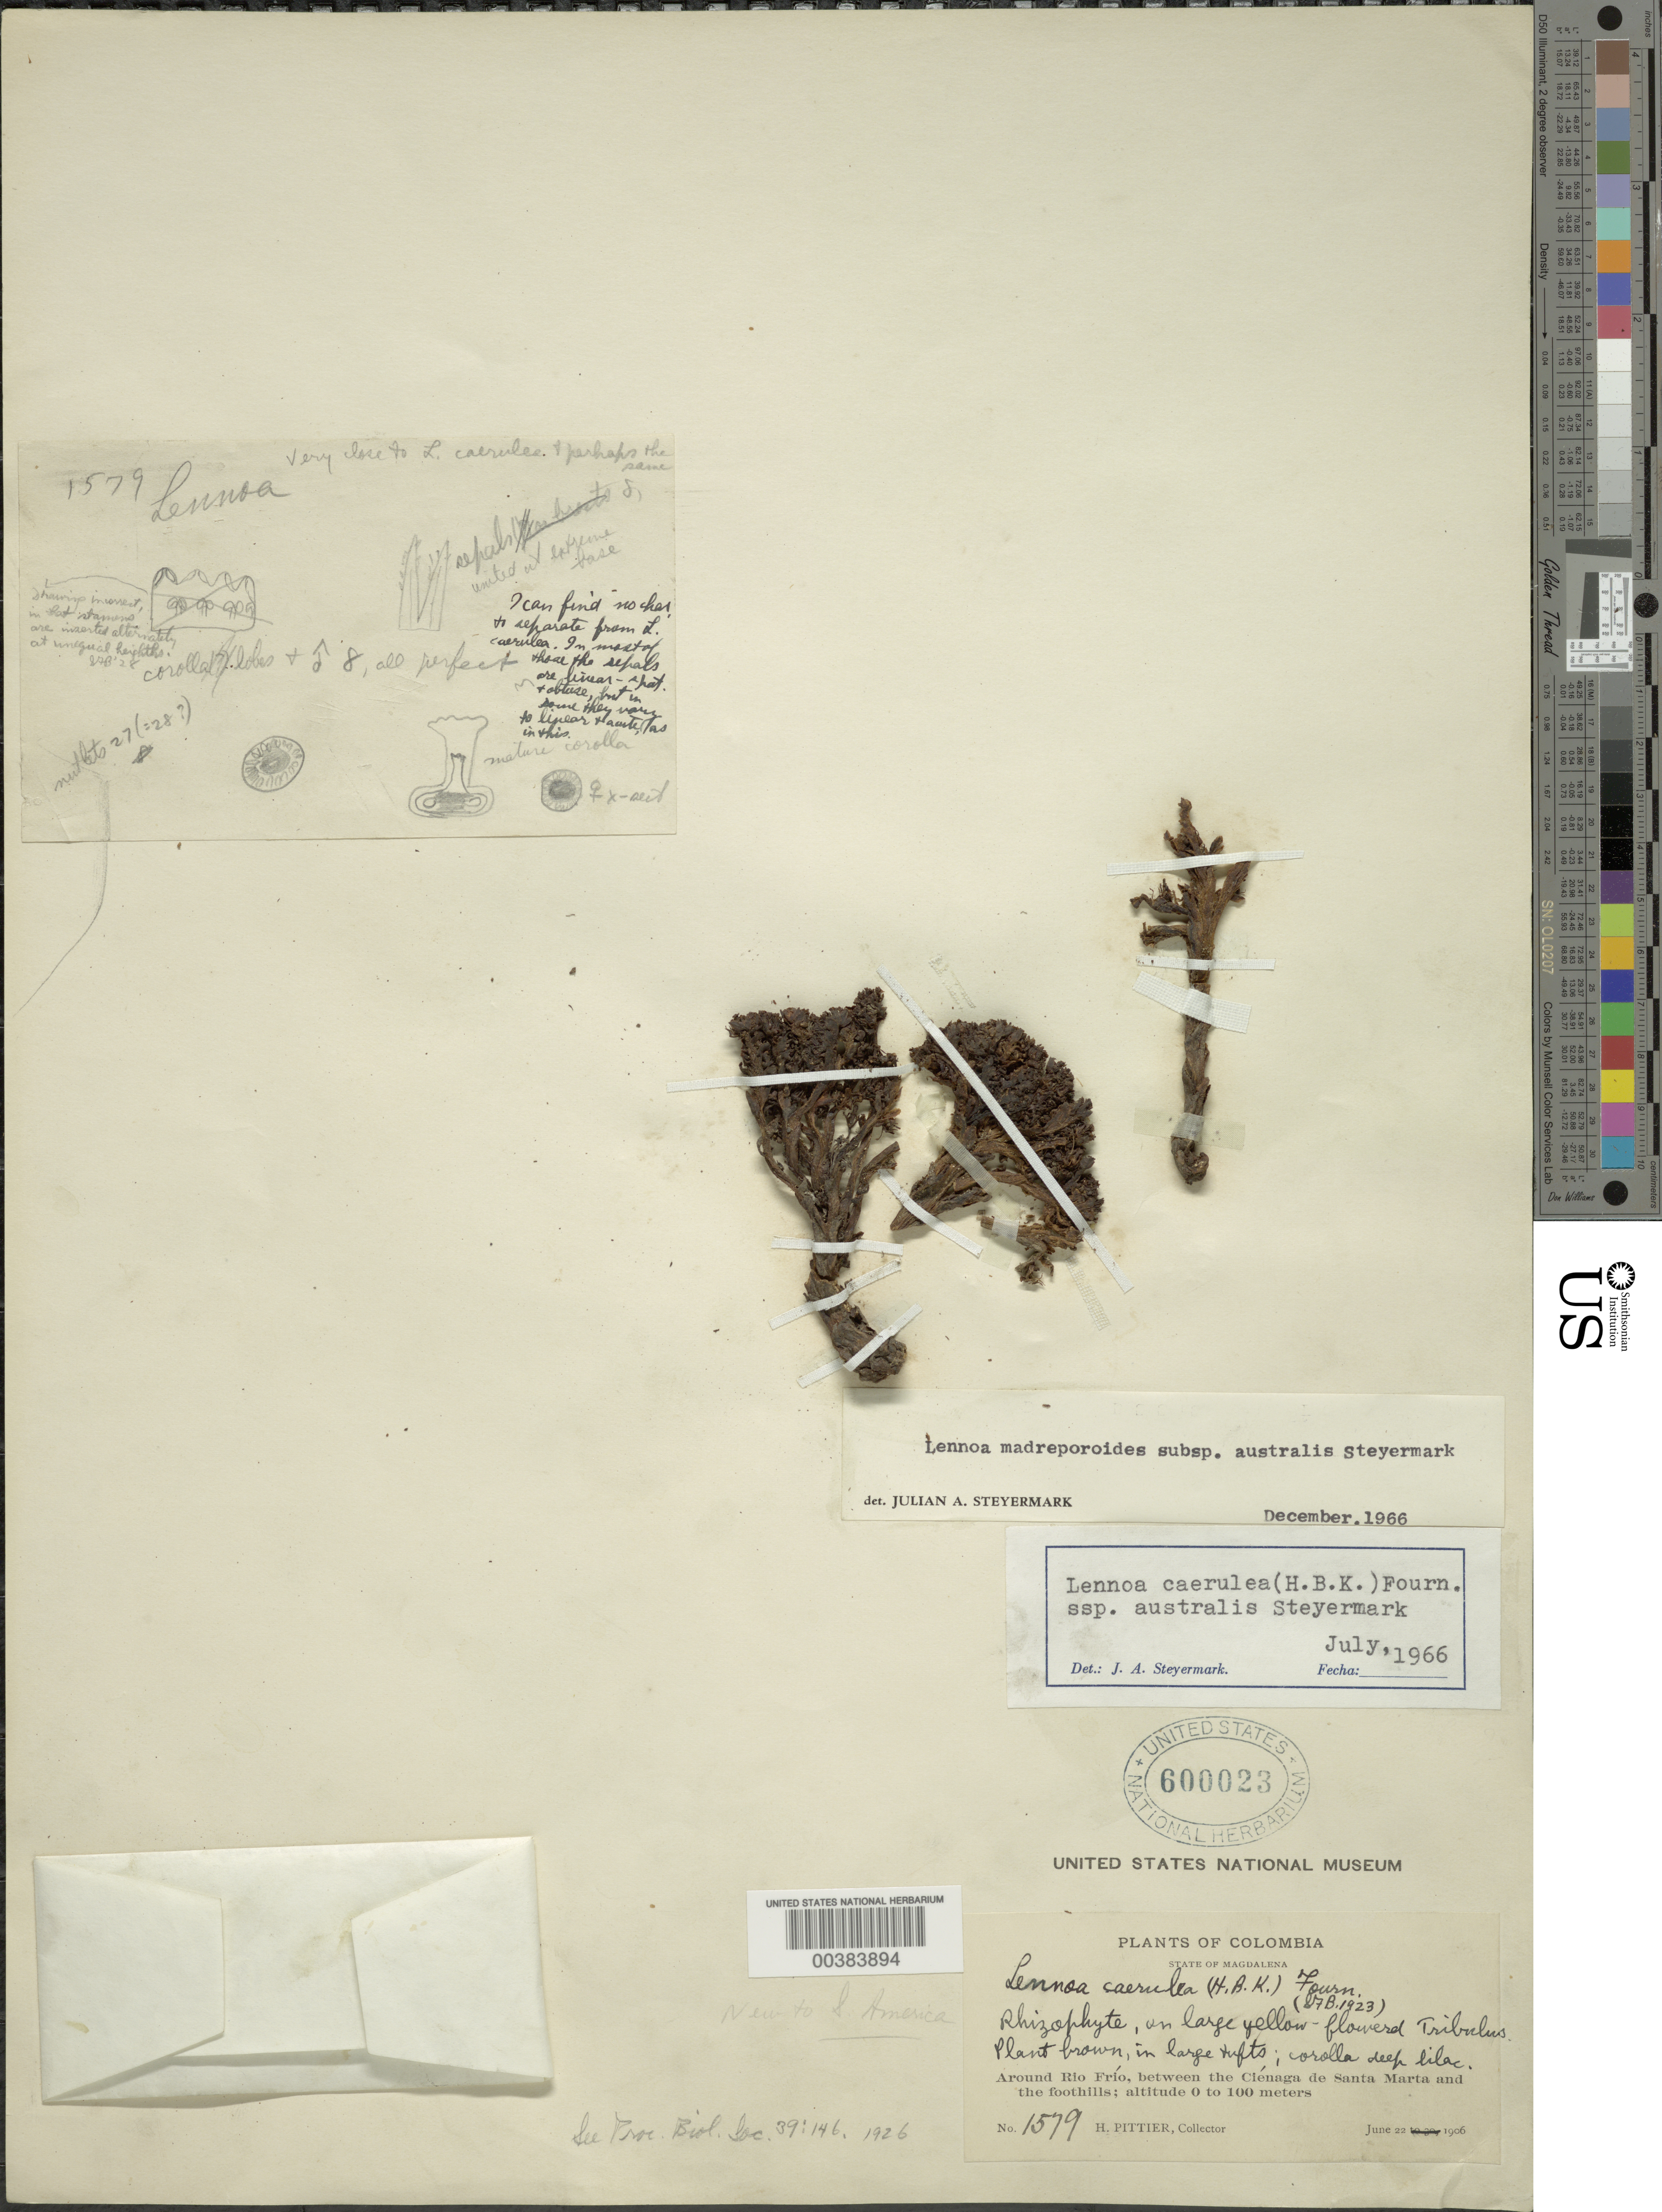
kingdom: Plantae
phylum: Tracheophyta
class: Magnoliopsida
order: Boraginales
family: Lennoaceae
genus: Lennoa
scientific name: Lennoa madreporoides f. caerulea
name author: (Kunth) Yatsk.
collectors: H. F. Pittier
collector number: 1579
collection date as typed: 22 Jun 1906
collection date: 1906-06-22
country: Colombia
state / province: Magdalena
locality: Around Rio Frio, between the Cienaga de Santa Marta and the foothills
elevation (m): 0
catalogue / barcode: US 600023